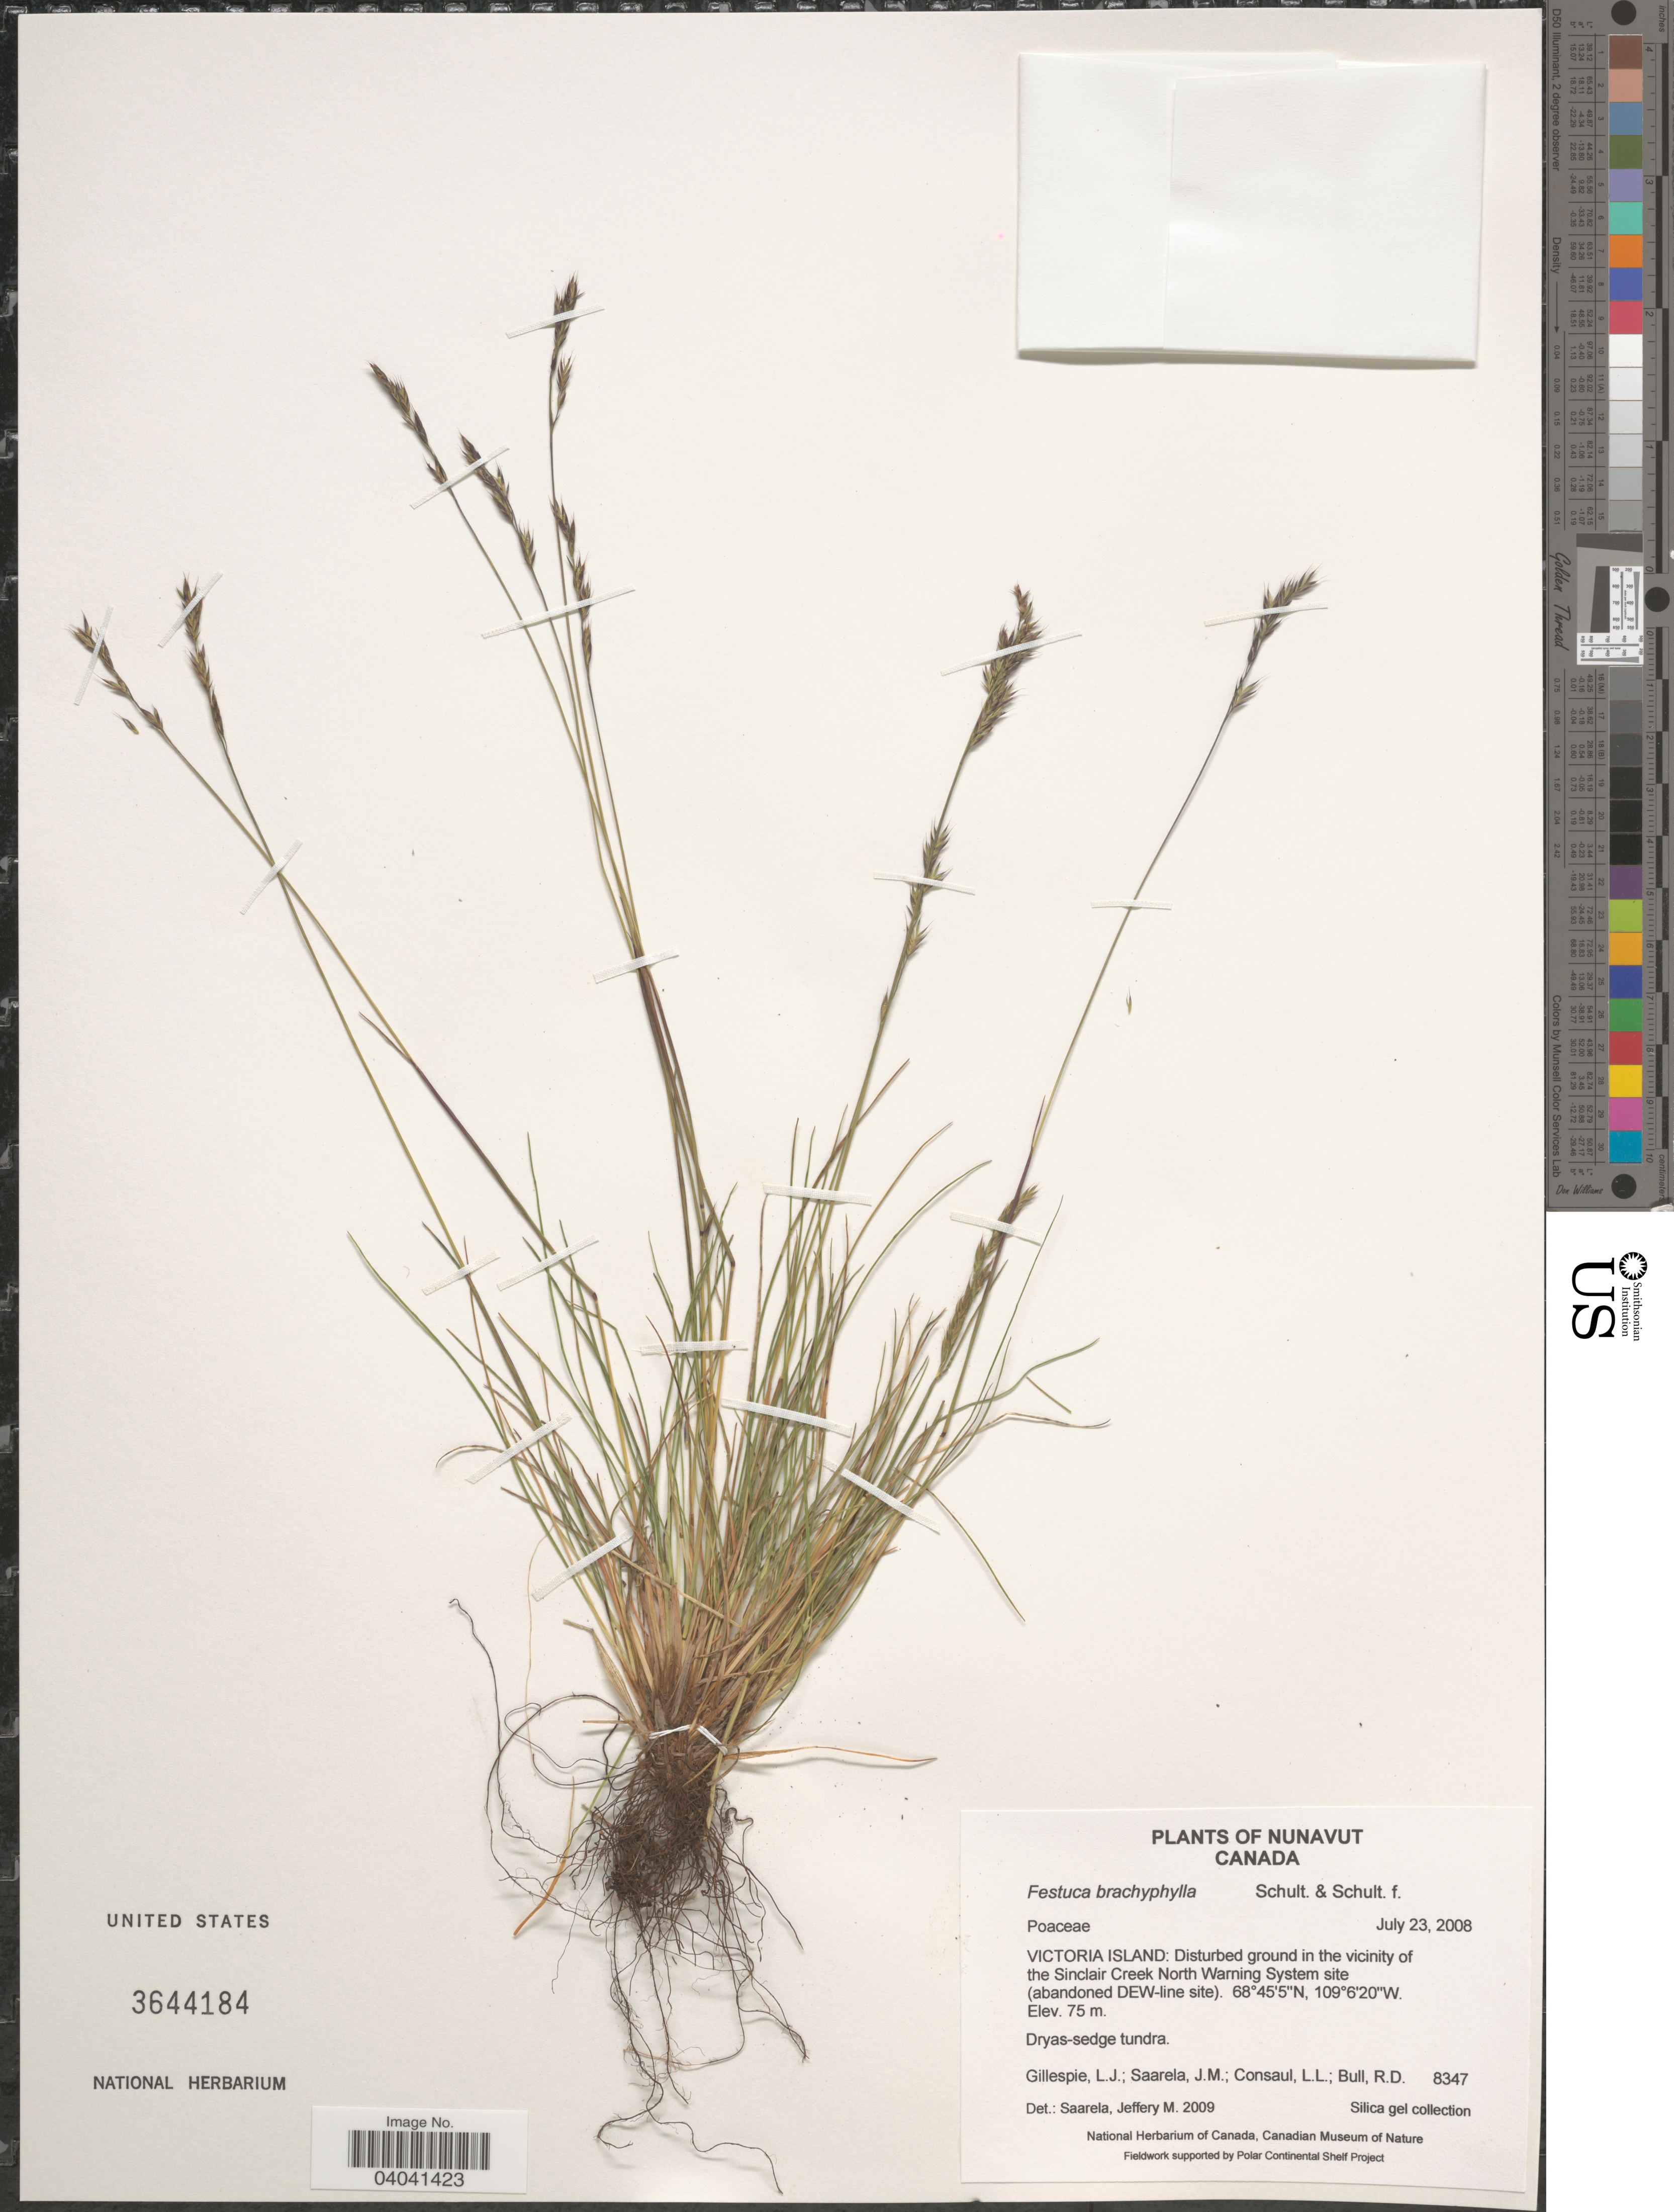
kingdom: Plantae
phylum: Tracheophyta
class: Liliopsida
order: Poales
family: Poaceae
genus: Festuca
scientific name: Festuca brachyphylla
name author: Schult. & Schult. f.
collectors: L. Gillespie, J. Saarela, L. Consaul & R. Bull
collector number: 8347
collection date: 2008-07-23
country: Canada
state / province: Nunavut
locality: Victoria Island: Disturbed ground in the vicinity of the Sinclair Creek North Warning System site (abandoned DEW-line site).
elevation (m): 75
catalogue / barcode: US 3644184